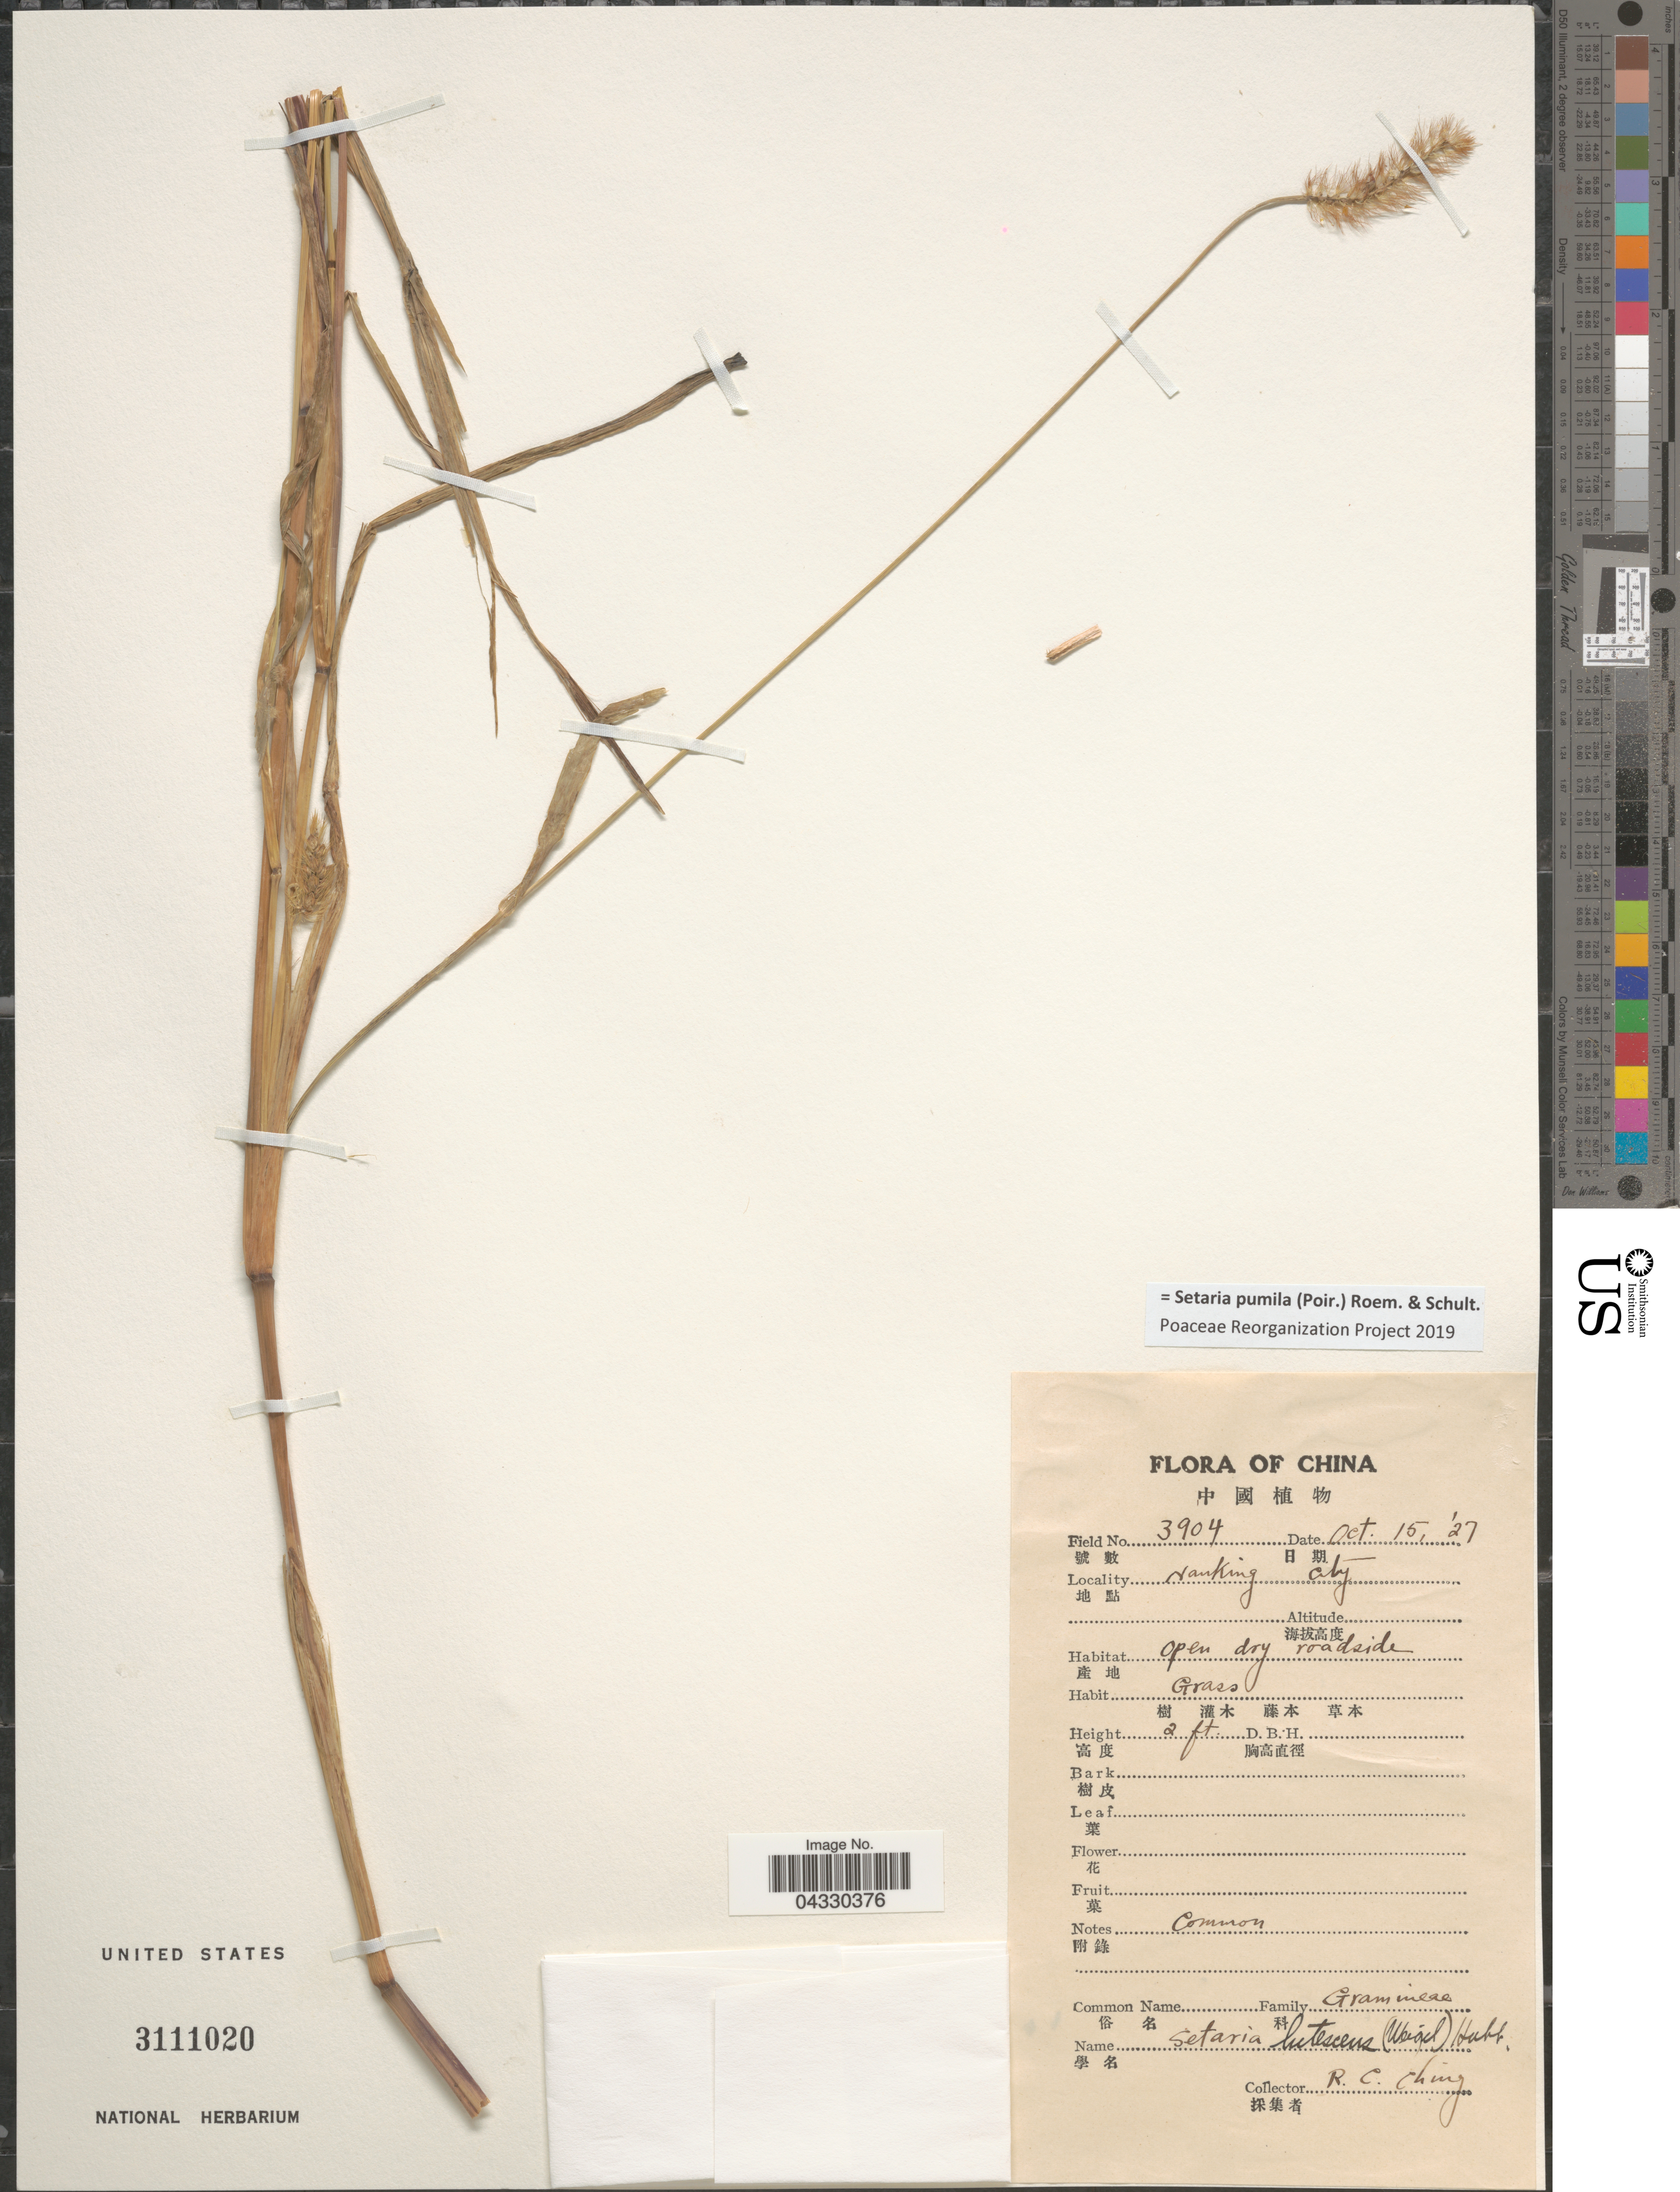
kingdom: Plantae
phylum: Tracheophyta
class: Liliopsida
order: Poales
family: Poaceae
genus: Setaria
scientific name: Setaria pumila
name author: (Poir.) Roem. & Schult.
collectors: R. C. Ching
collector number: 3904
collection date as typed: Transcribed d/m/y: 15/10/27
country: China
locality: Nankin City. X. Open dry roadside. X.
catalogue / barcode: US 3111020